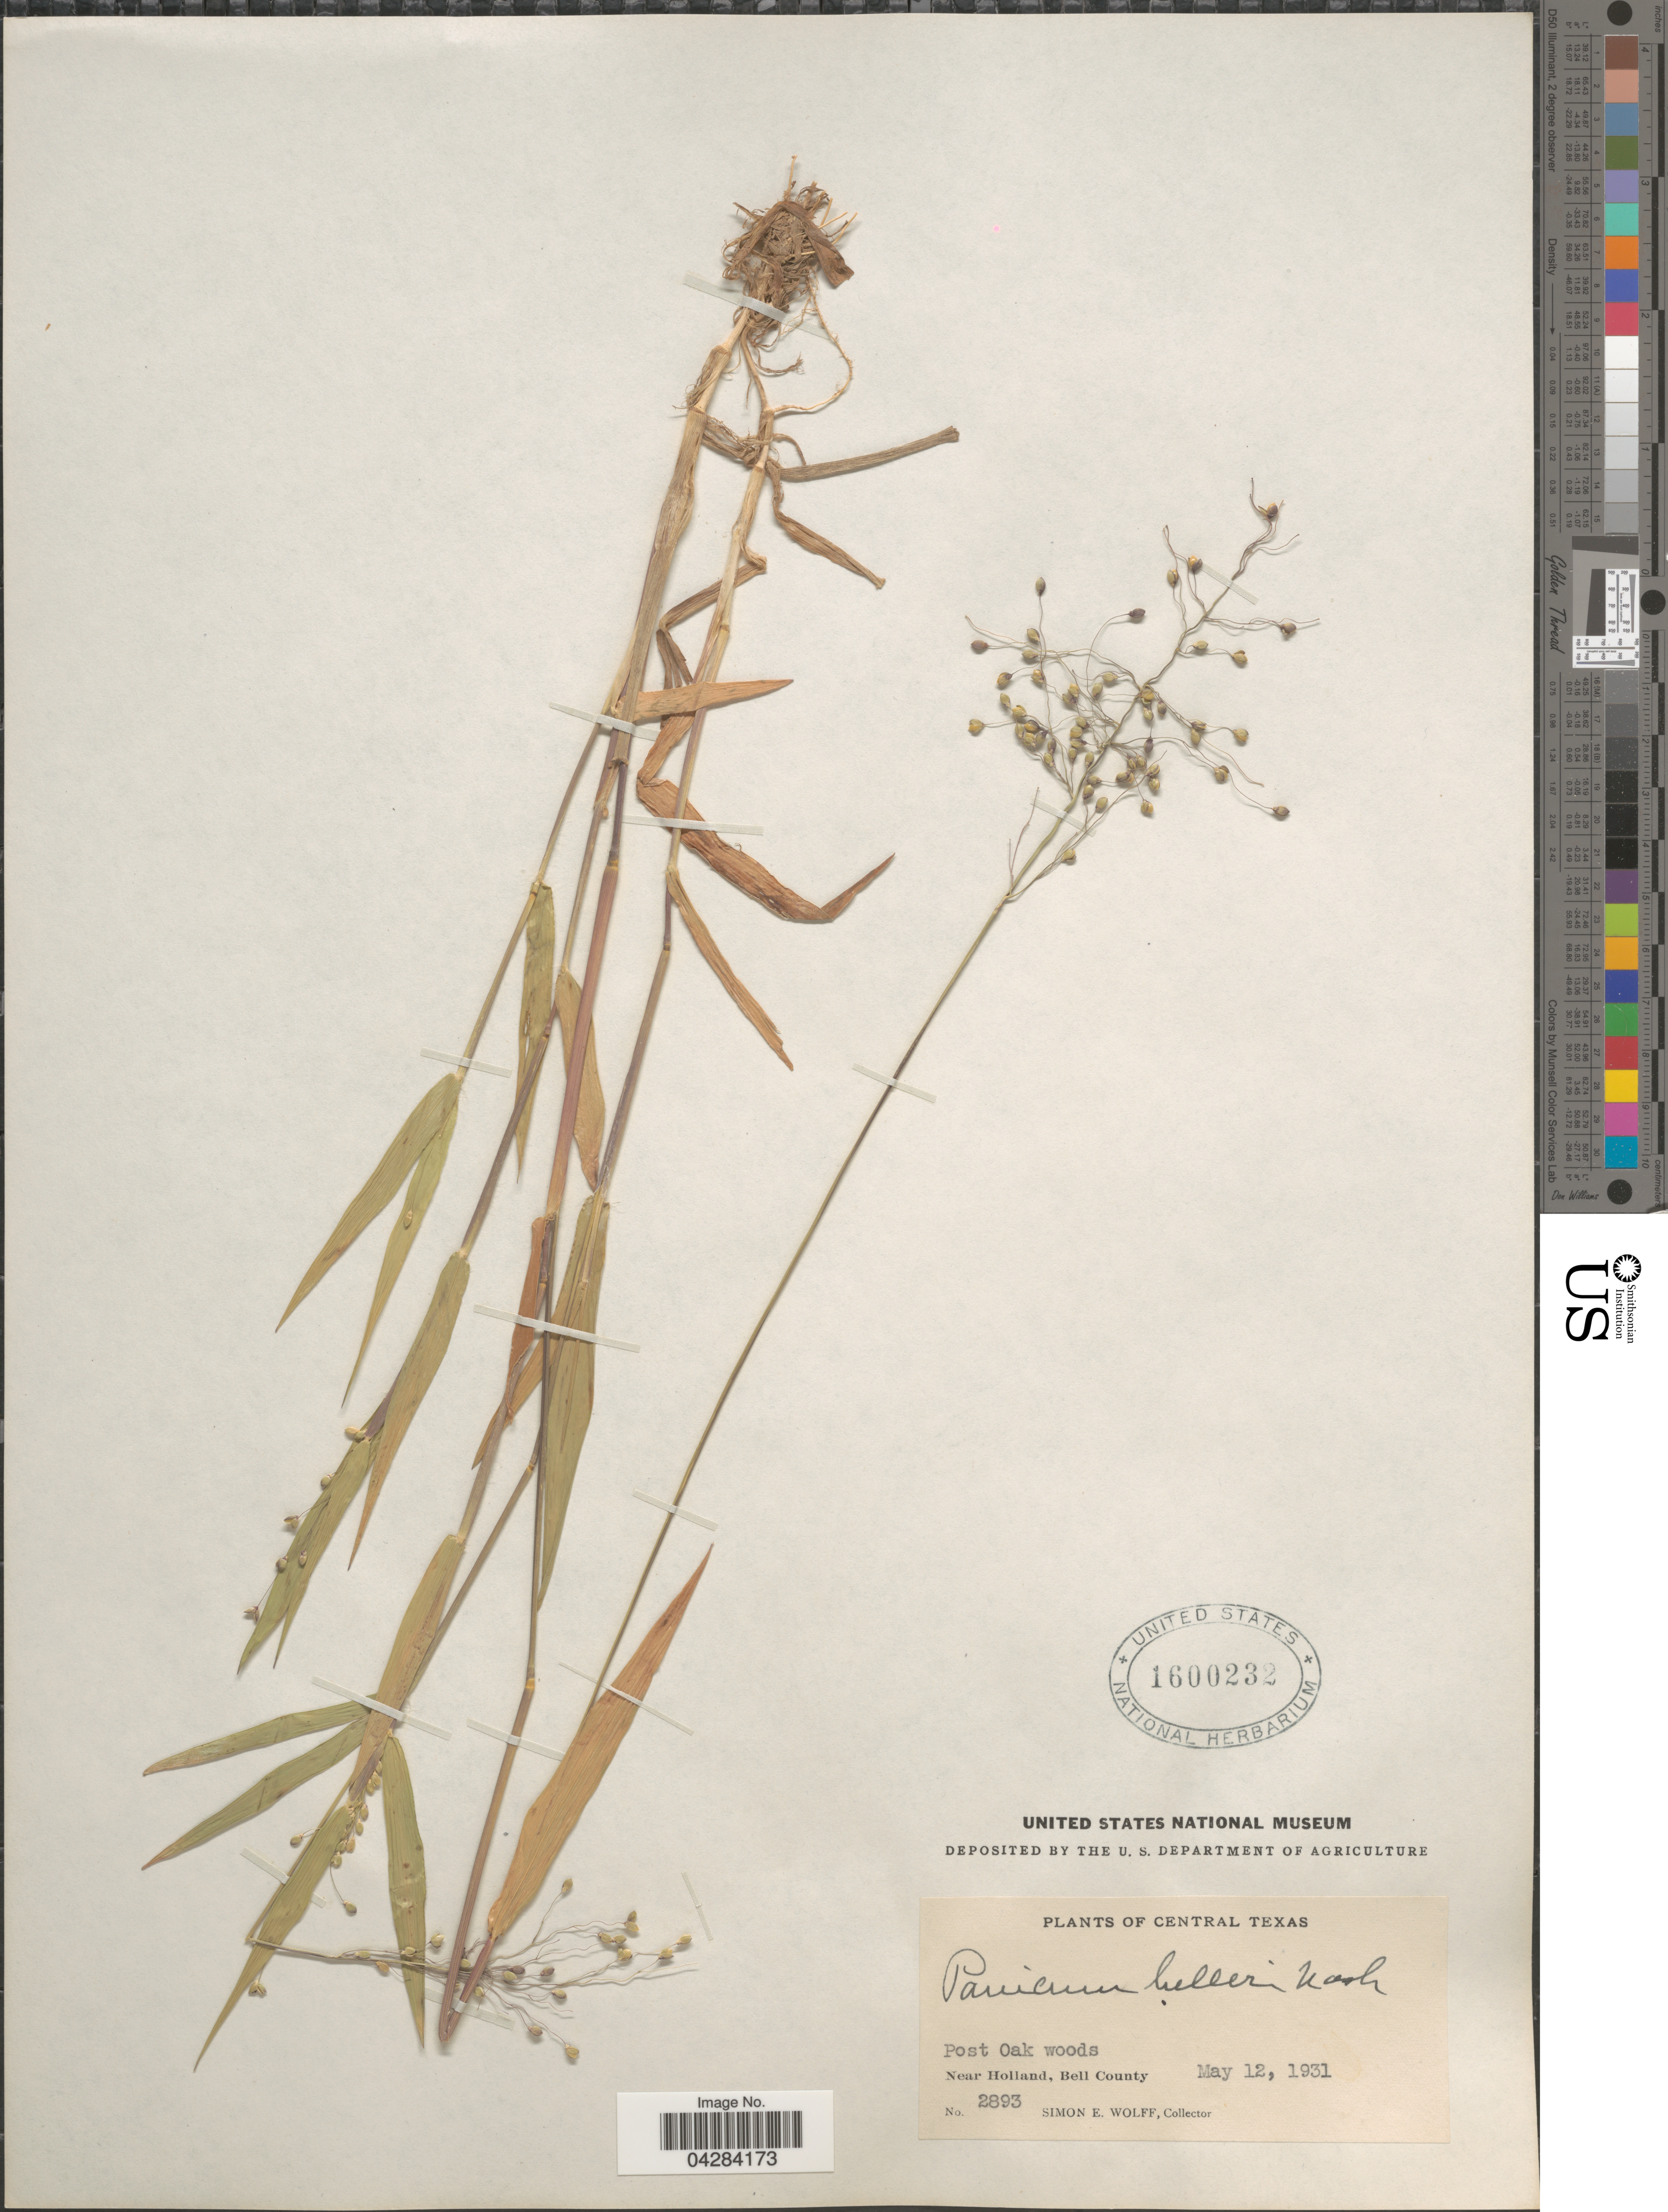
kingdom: Plantae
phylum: Tracheophyta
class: Liliopsida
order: Poales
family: Poaceae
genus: Dichanthelium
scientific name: Dichanthelium oligosanthes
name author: (Schult.) Gould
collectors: S. E. Wolff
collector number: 2893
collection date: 1931-05-12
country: United States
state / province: Texas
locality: Central Texas. Post Oak woods. Near Holland, Bell County.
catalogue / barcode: US 1600232